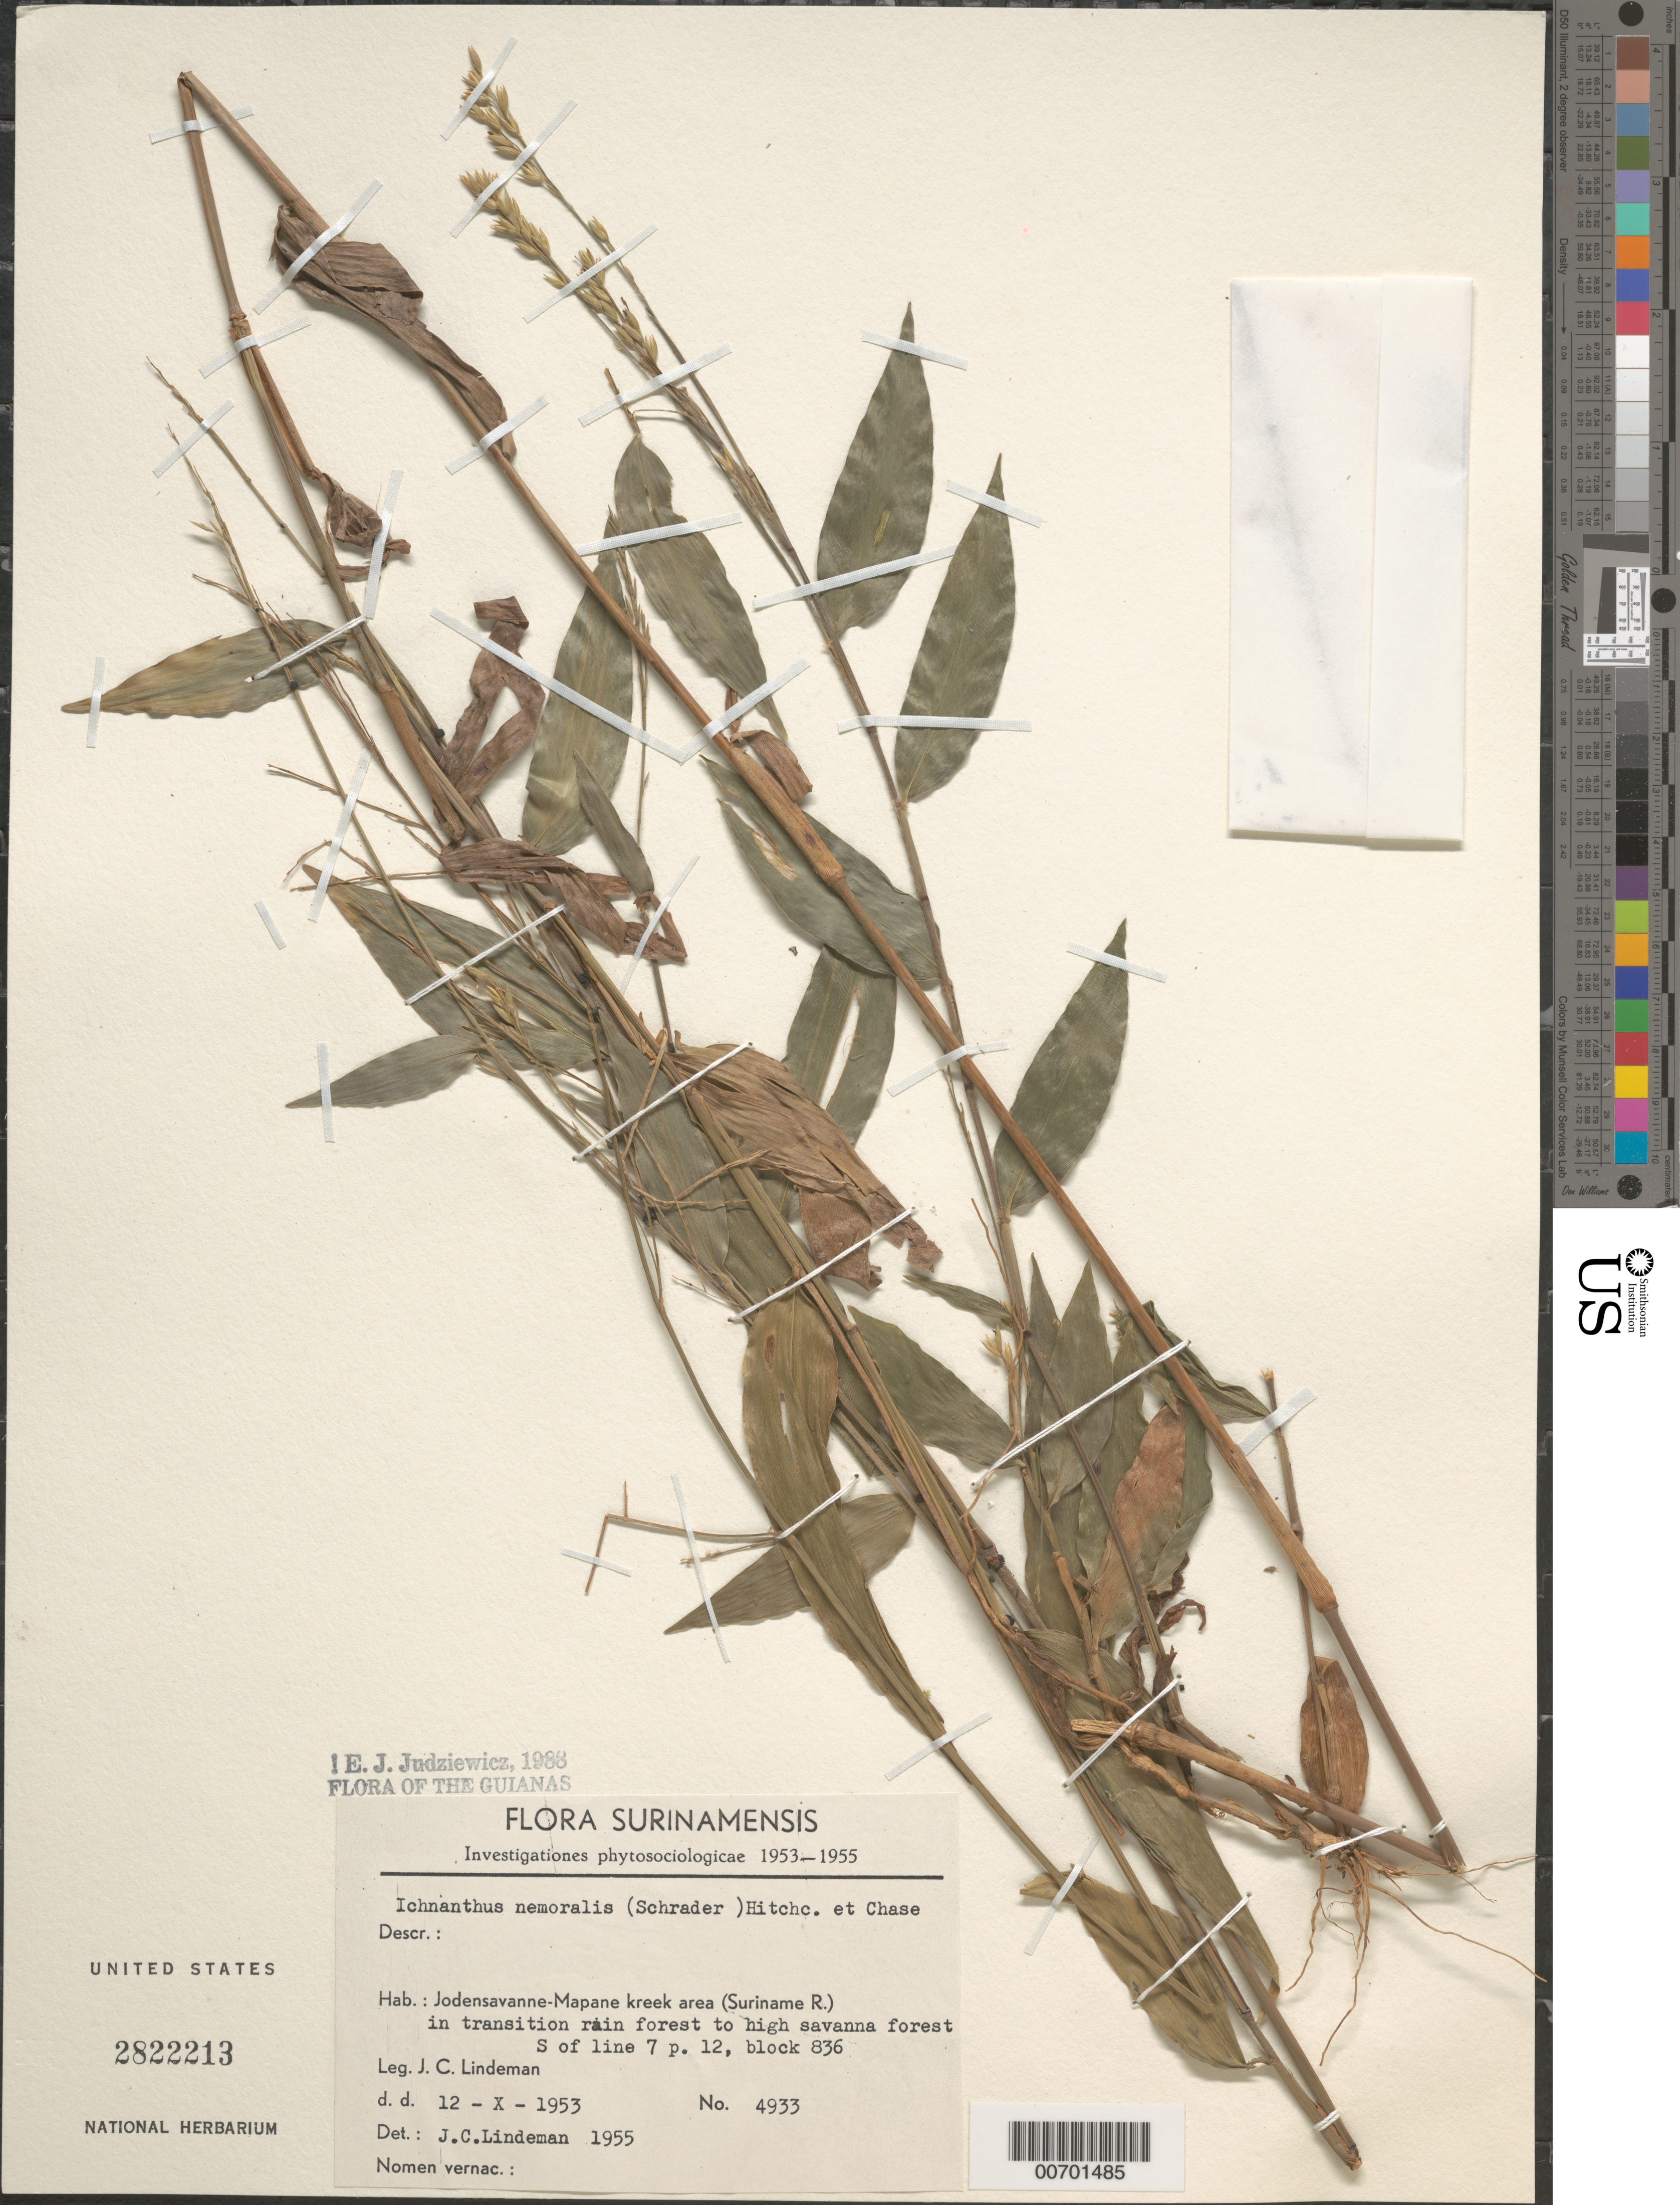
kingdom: Plantae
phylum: Tracheophyta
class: Liliopsida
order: Poales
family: Poaceae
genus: Ichnanthus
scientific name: Ichnanthus nemoralis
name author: (Schrad.) Hitchc. & Chase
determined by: Lindeman, J. C.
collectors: J. C. Lindeman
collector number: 4933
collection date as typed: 12-Dec-53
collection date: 1953-12-12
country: Suriname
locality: Jodensavanne-Mapane kreek area (Suriname River); S of line 7 p.12, block 836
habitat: Transition rain forest to high savanna forest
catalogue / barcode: US 2822213